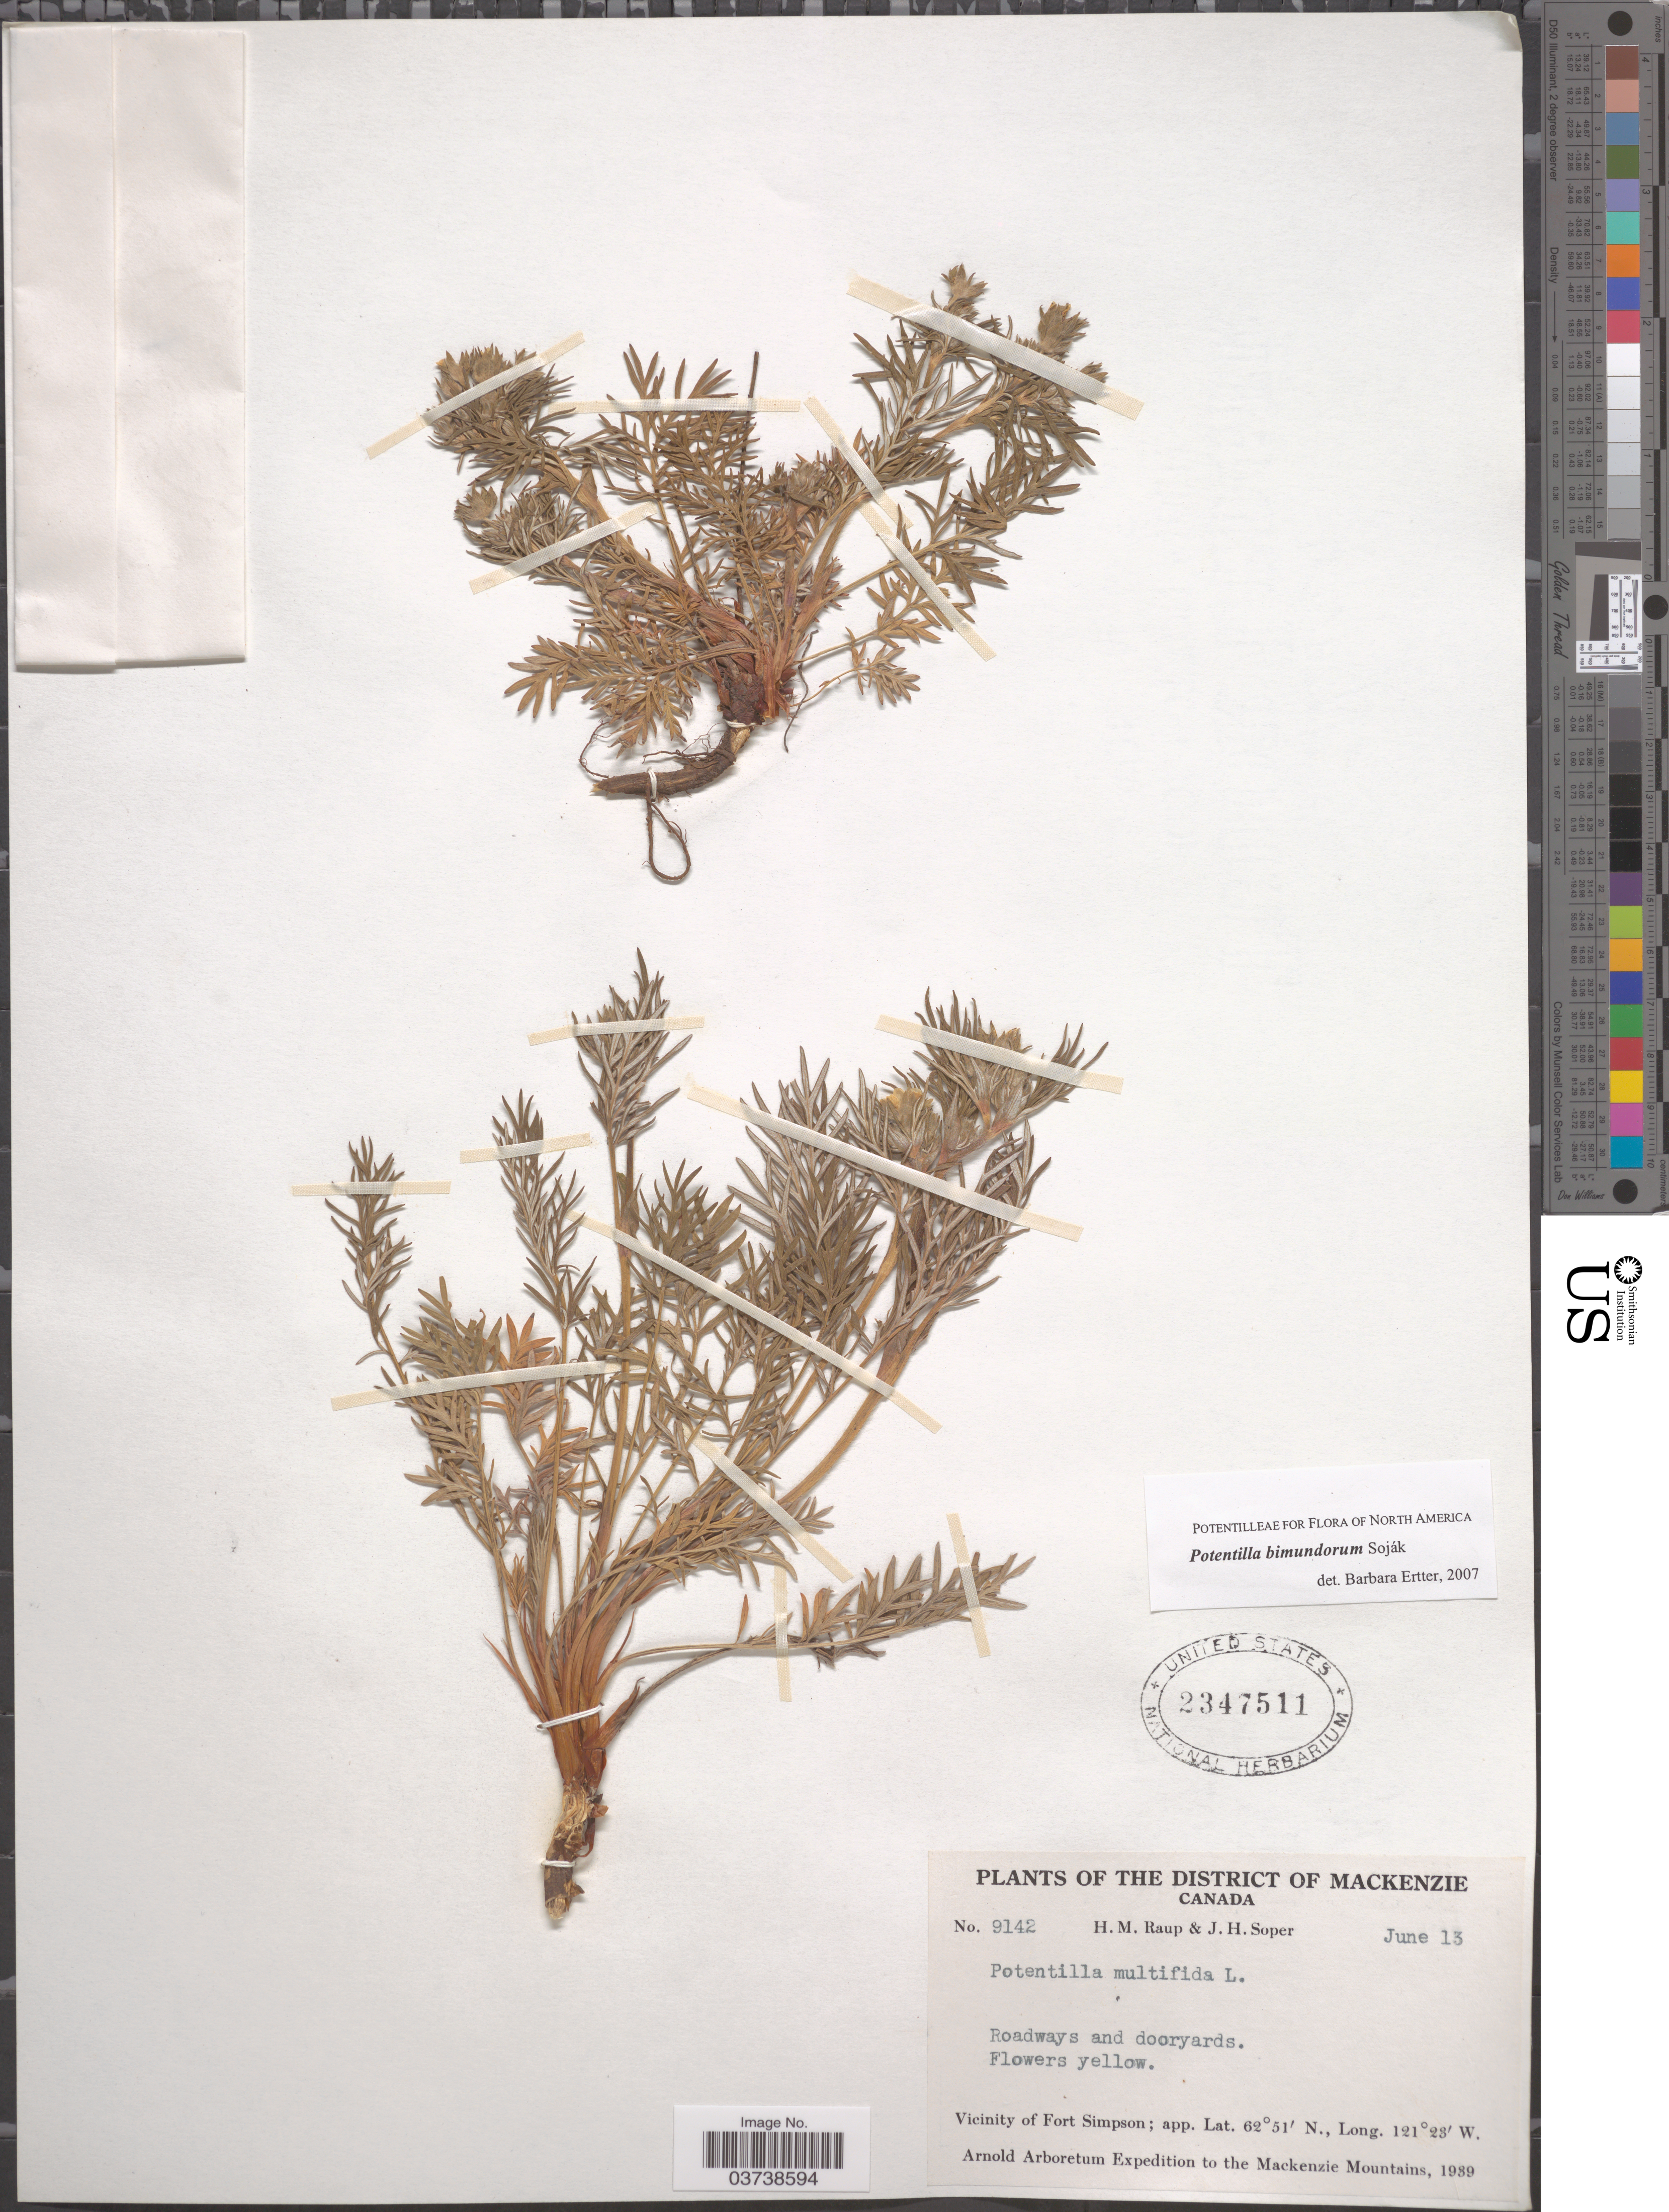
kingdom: Plantae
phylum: Tracheophyta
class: Magnoliopsida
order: Rosales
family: Rosaceae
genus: Potentilla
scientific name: Potentilla bimundorum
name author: Soják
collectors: H. Raup & J. H. Soper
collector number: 9142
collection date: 1939-06-13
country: Canada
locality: District of Mackenzie. Roadways and dooryards. Vicinity of Fort Simpson.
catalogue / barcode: US 2347511